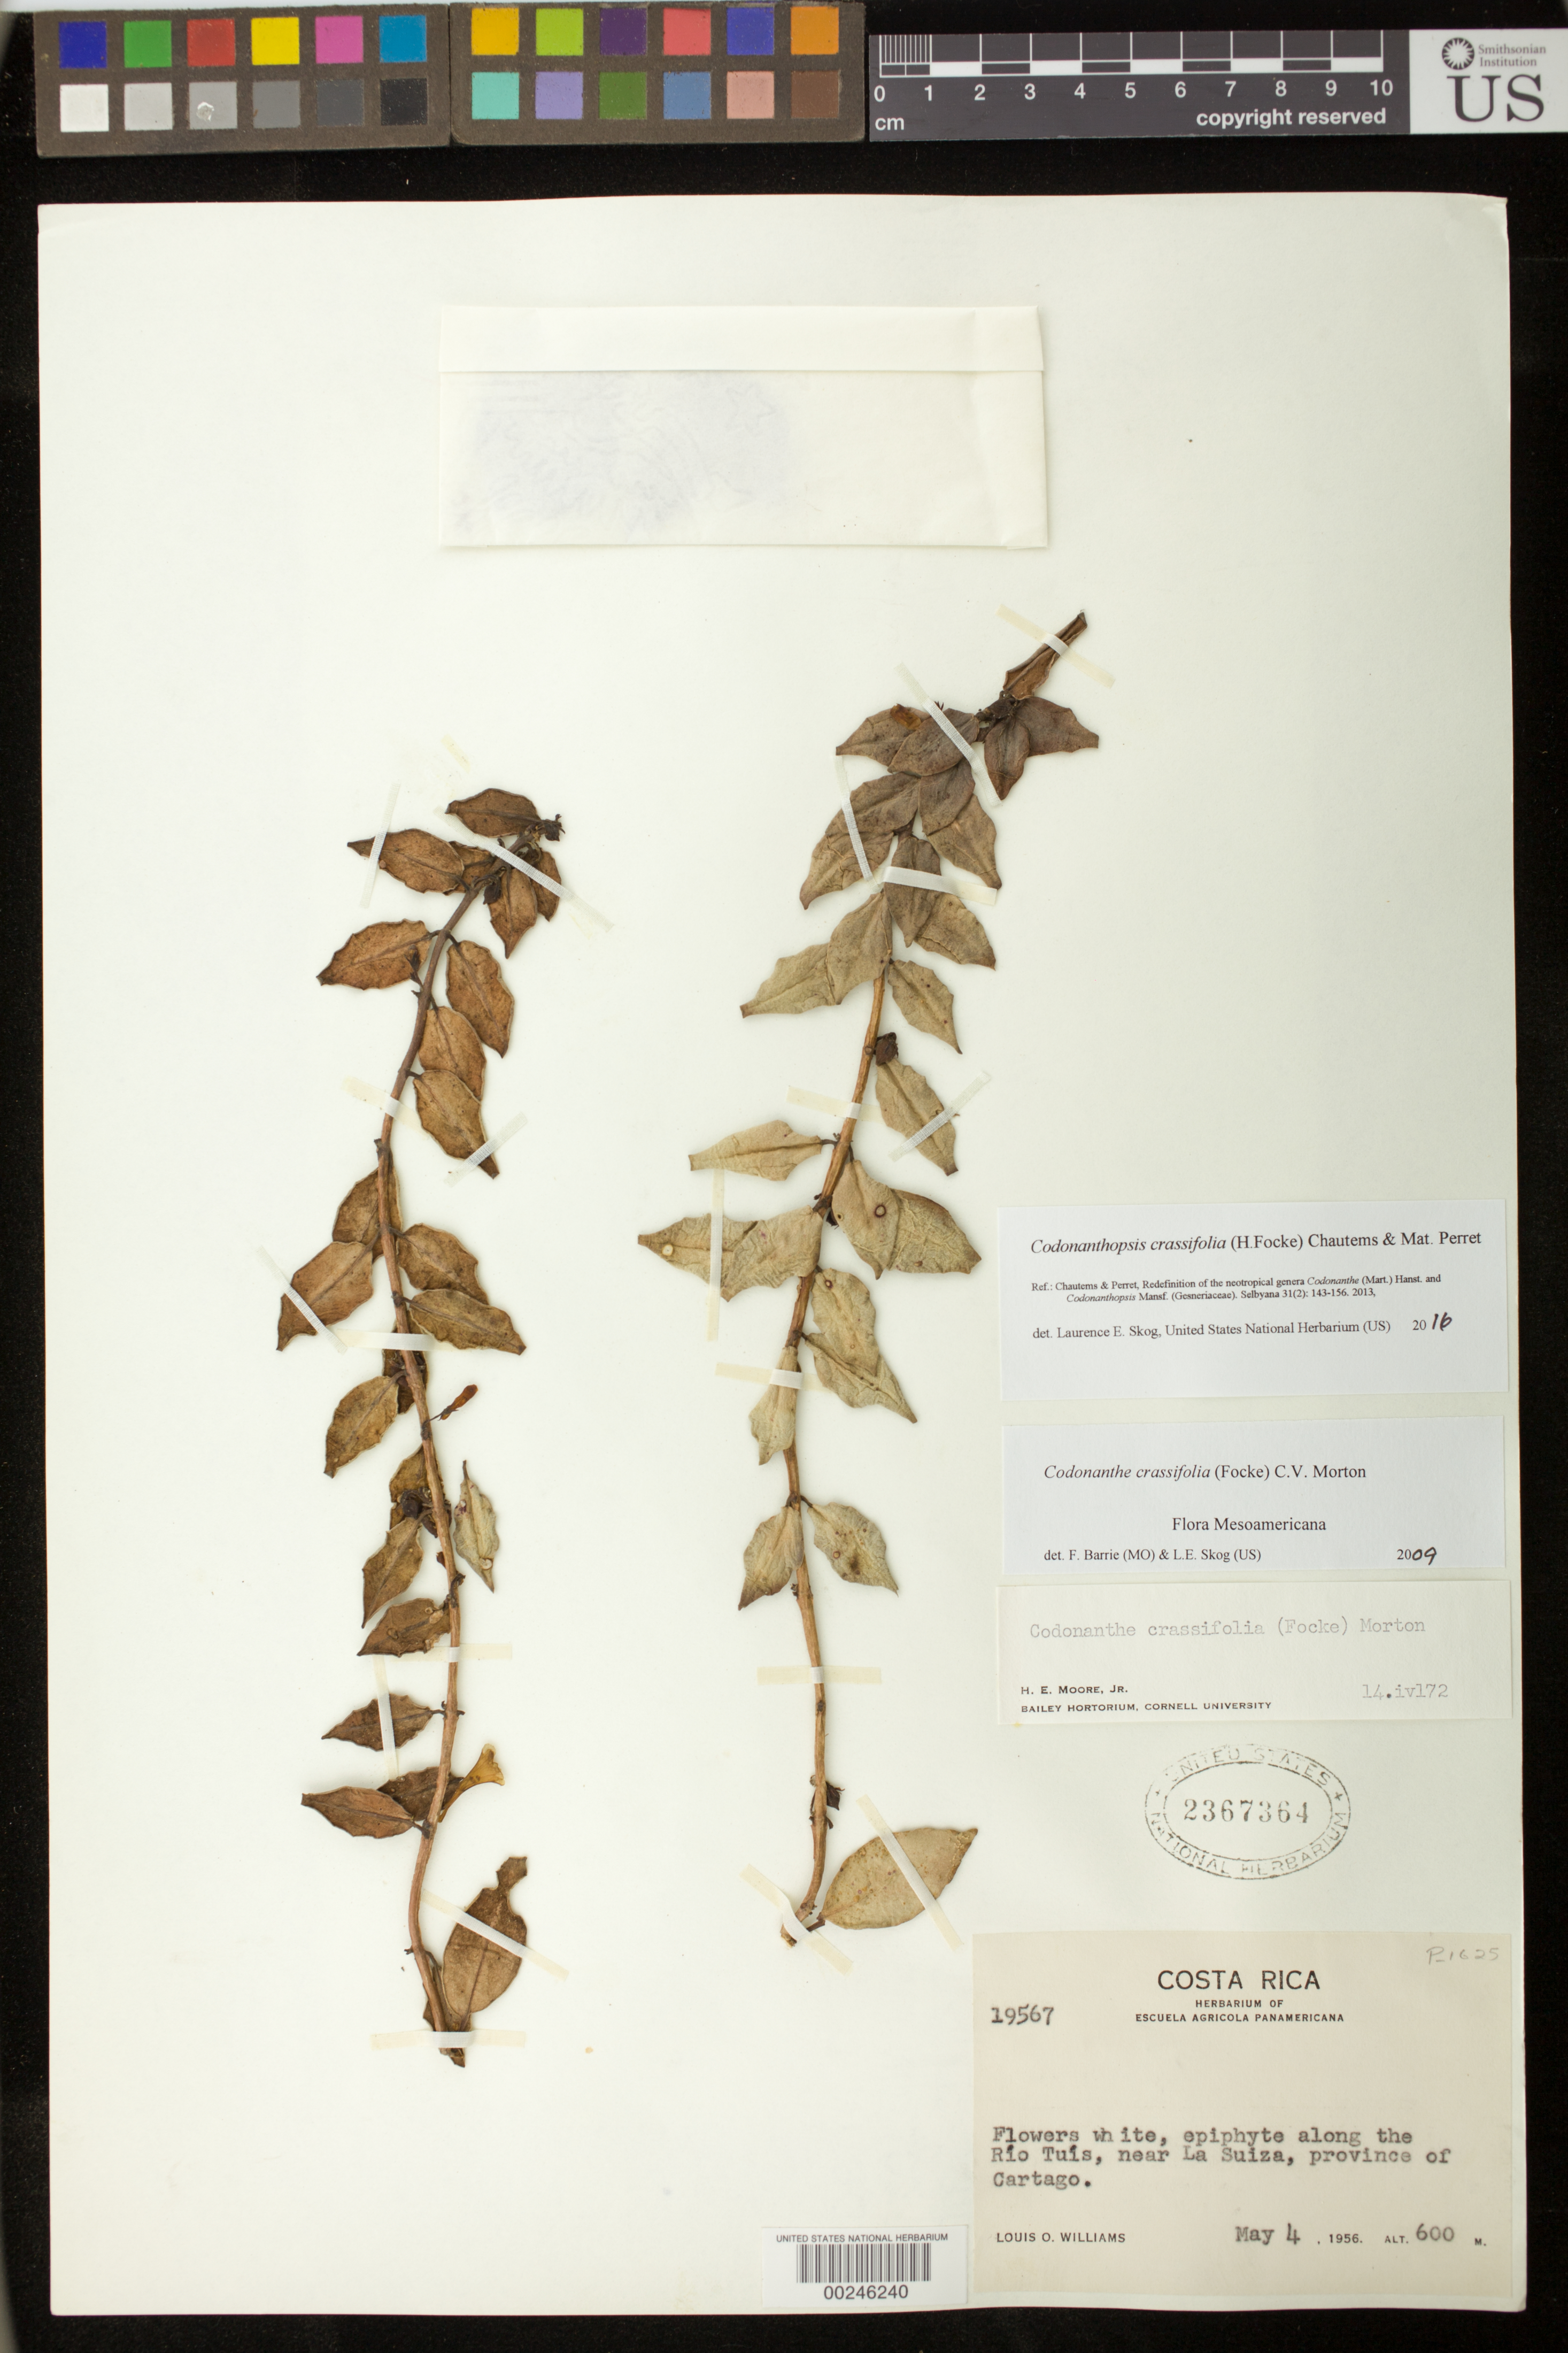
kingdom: Plantae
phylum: Tracheophyta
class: Magnoliopsida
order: Lamiales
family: Gesneriaceae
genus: Codonanthopsis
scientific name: Codonanthopsis crassifolia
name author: (H. Focke) Chautems & Mat.Perret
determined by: Skog, Laurence E.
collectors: L. O. Williams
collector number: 19567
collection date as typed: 04 May 1956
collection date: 1956-05-04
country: Costa Rica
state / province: Cartago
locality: Near La Suiza, along the Rio Tuis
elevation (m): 600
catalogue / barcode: US 2367364